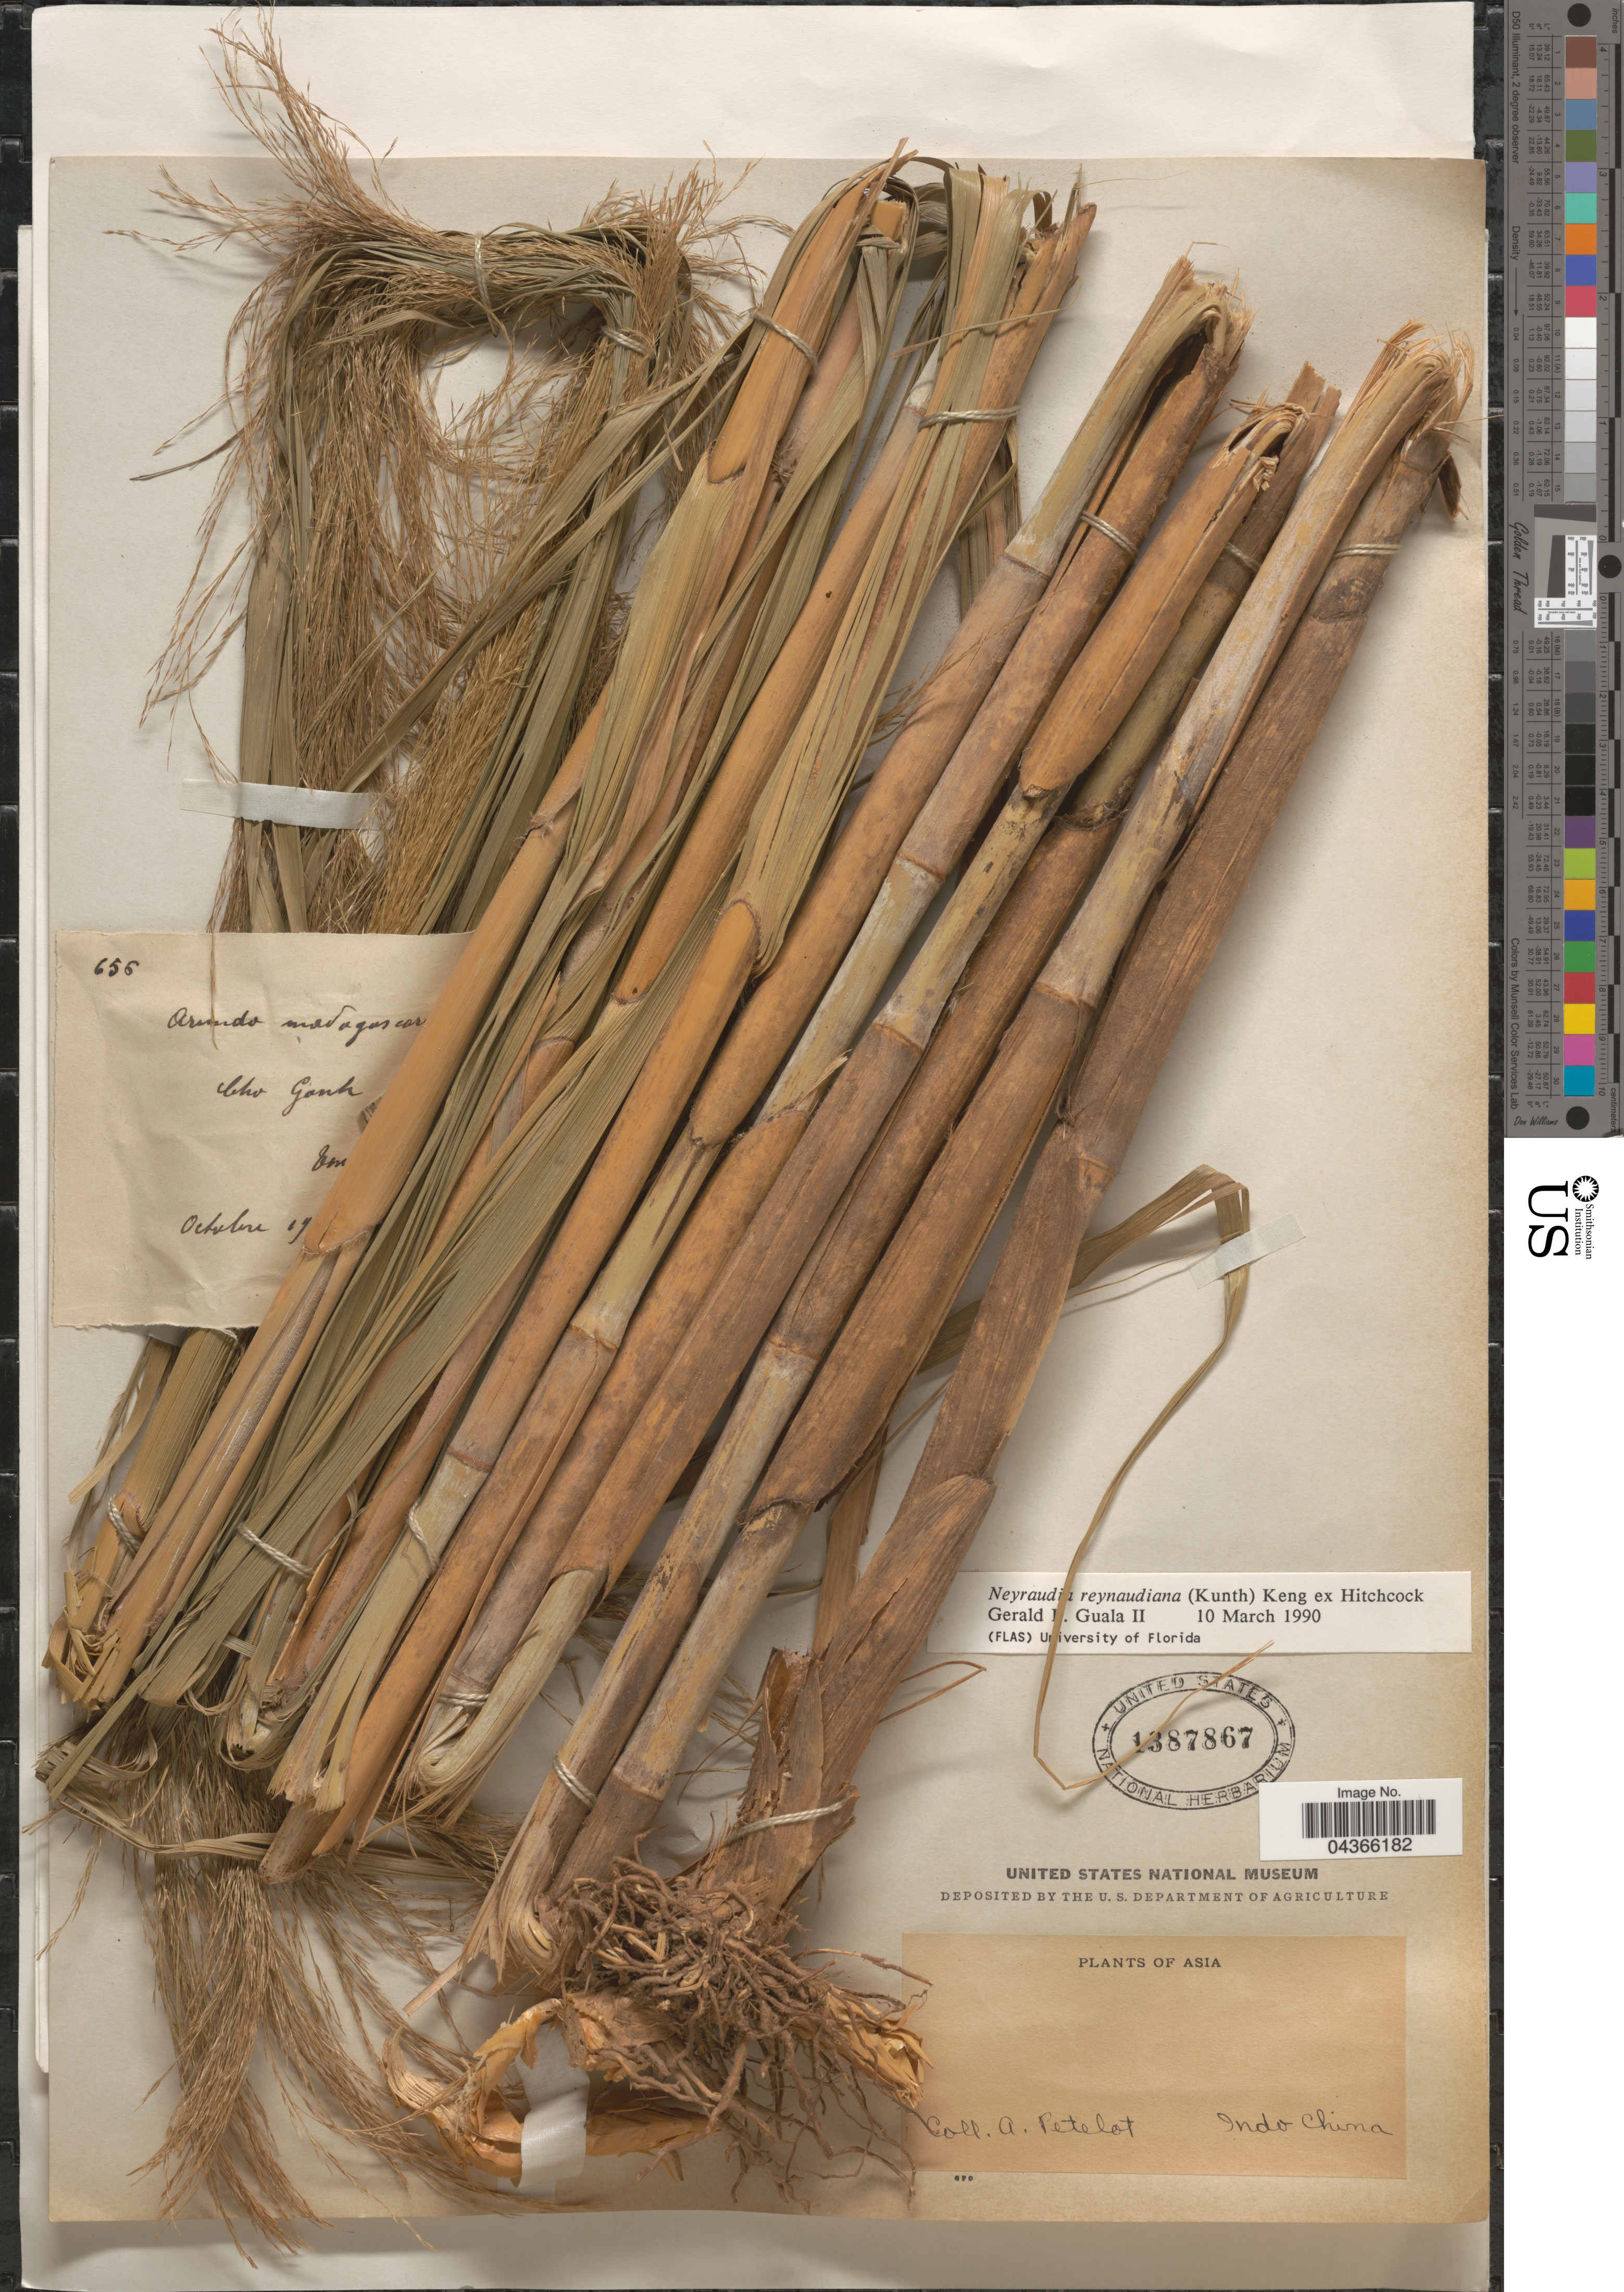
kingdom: Plantae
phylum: Tracheophyta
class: Liliopsida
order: Poales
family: Poaceae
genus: Neyraudia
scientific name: Neyraudia reynaudiana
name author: (Kunth) Keng ex Hitchc.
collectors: A. Petelot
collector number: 656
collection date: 1900-10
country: Vietnam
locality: Cho Ganh. Ton [illegible text]. Asia. Indo China.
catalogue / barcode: US 1387867